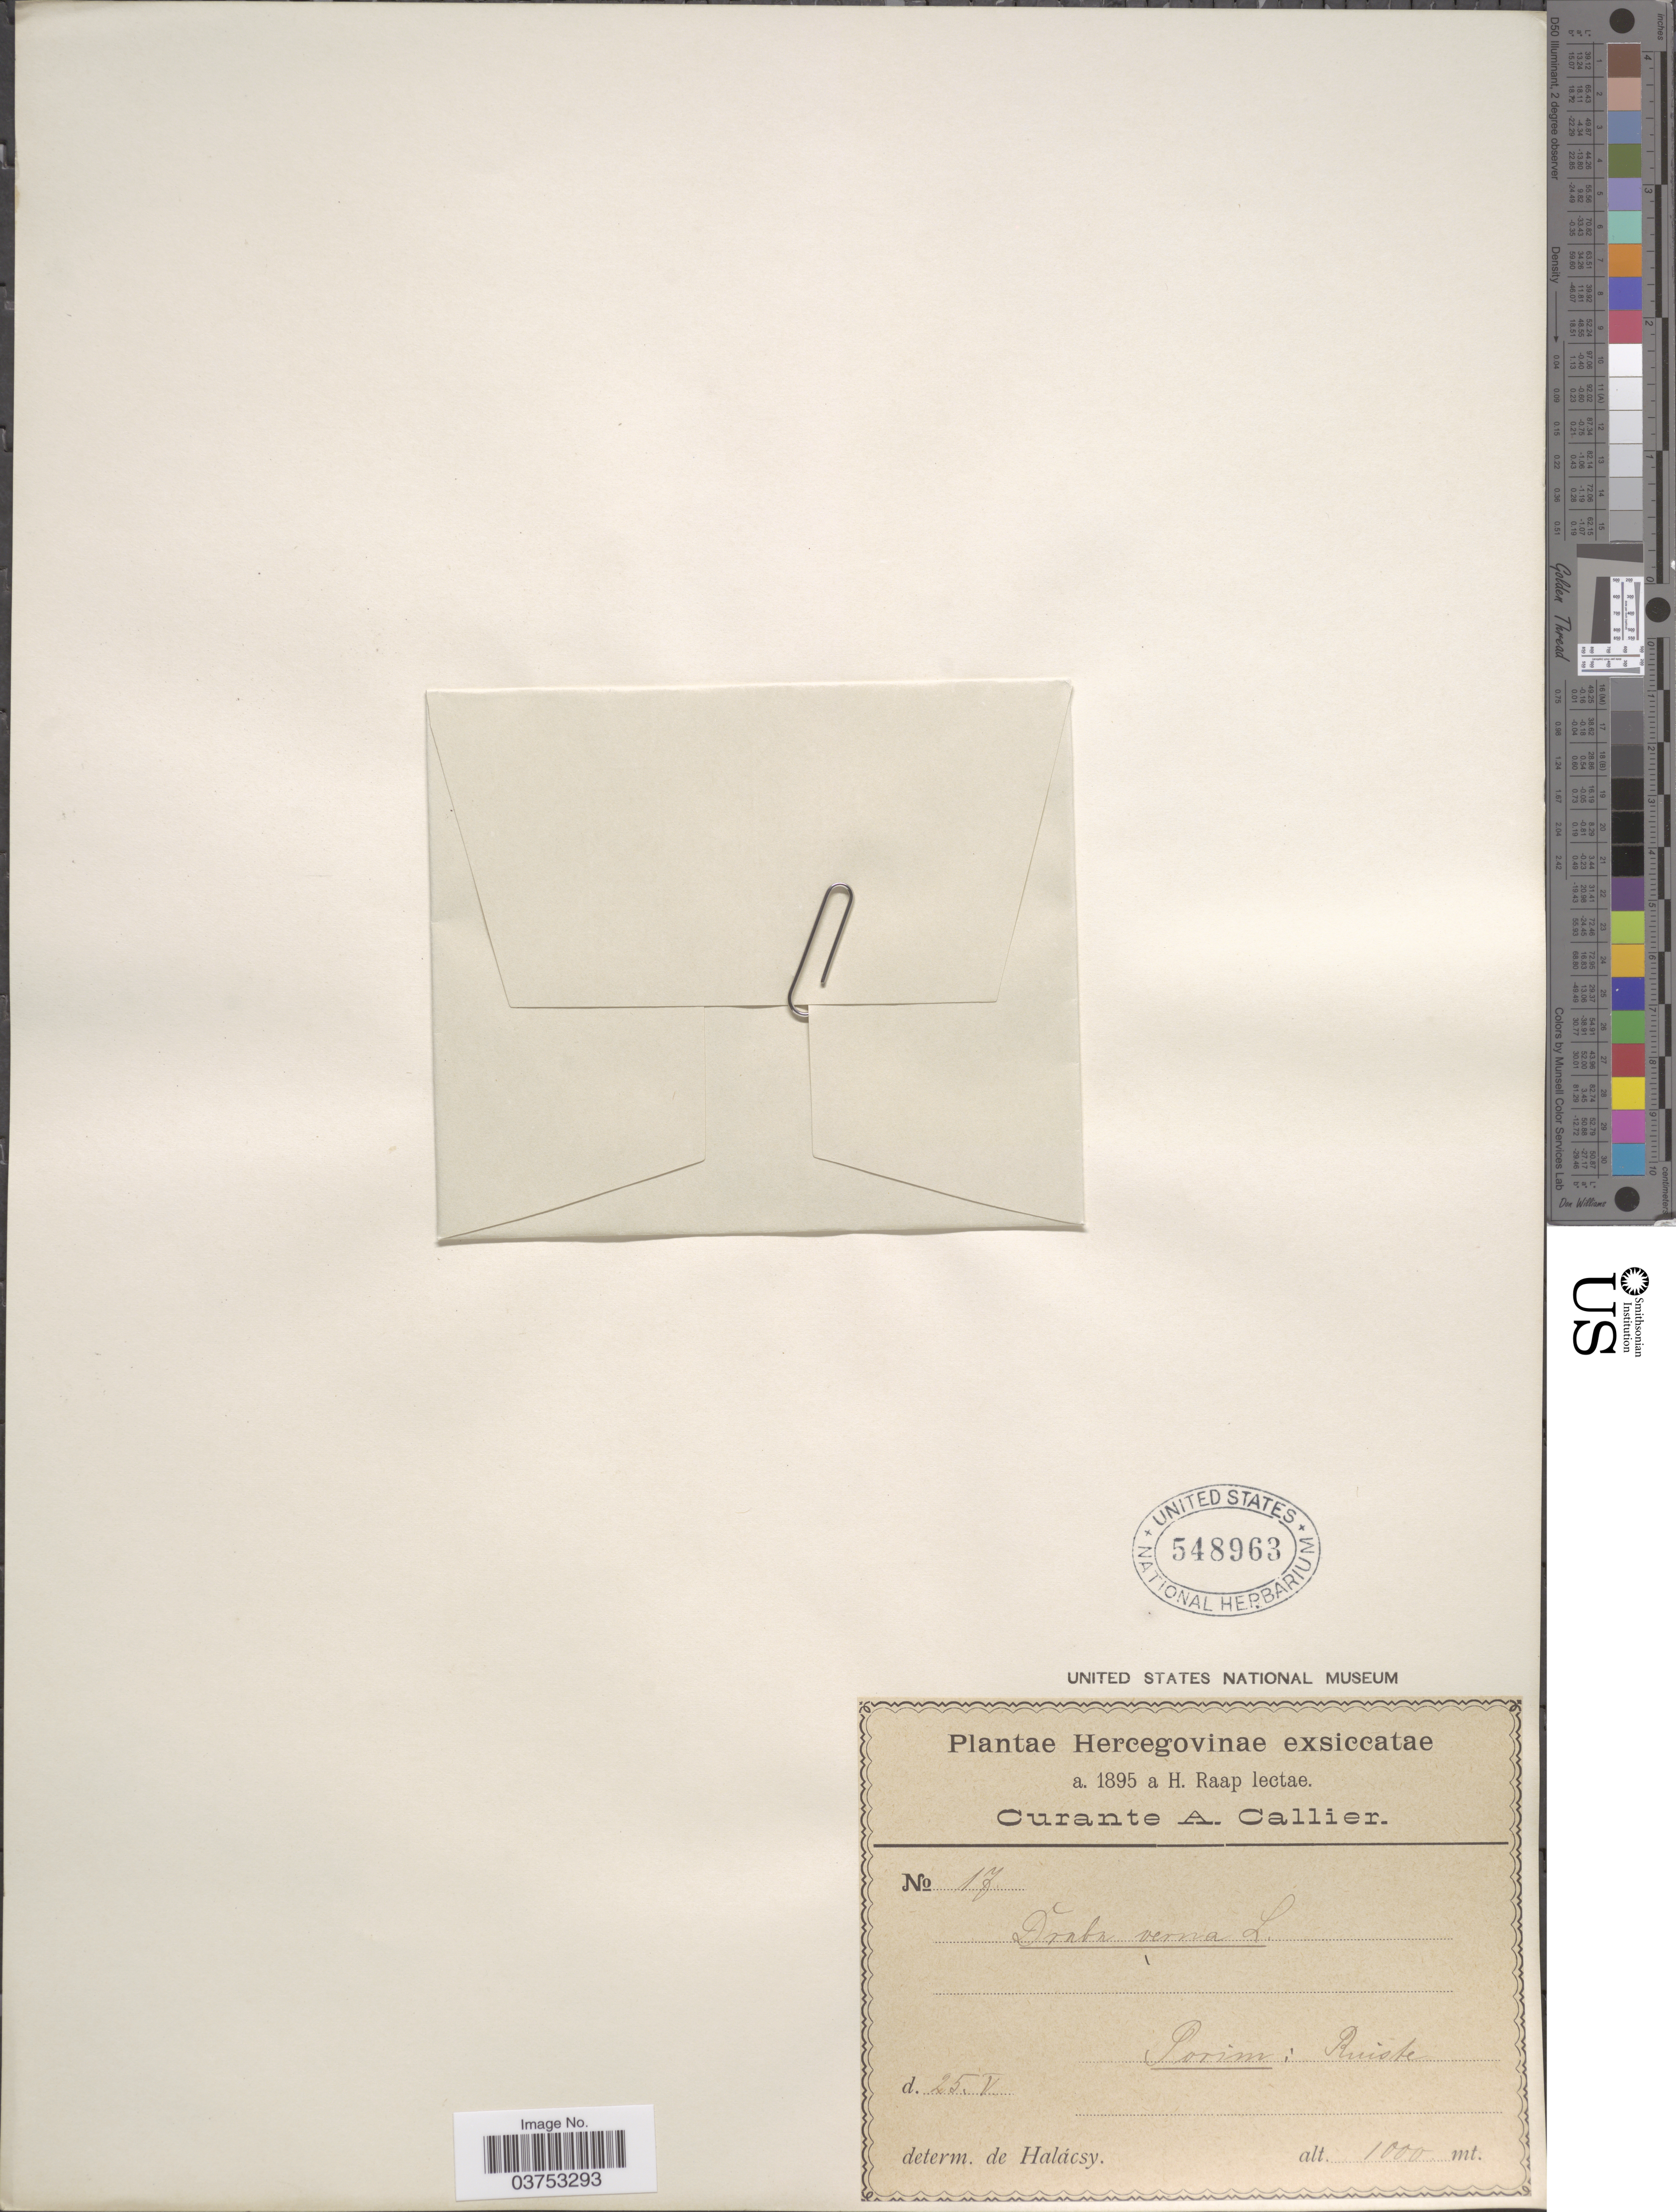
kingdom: Plantae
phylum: Tracheophyta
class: Magnoliopsida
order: Brassicales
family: Brassicaceae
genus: Draba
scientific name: Draba verna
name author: L.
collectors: H. Raap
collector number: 17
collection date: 1895-05-25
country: Bosnia and Herzegovina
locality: Hercegovinae. Porim: Ruiste.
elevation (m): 1000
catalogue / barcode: US 548963